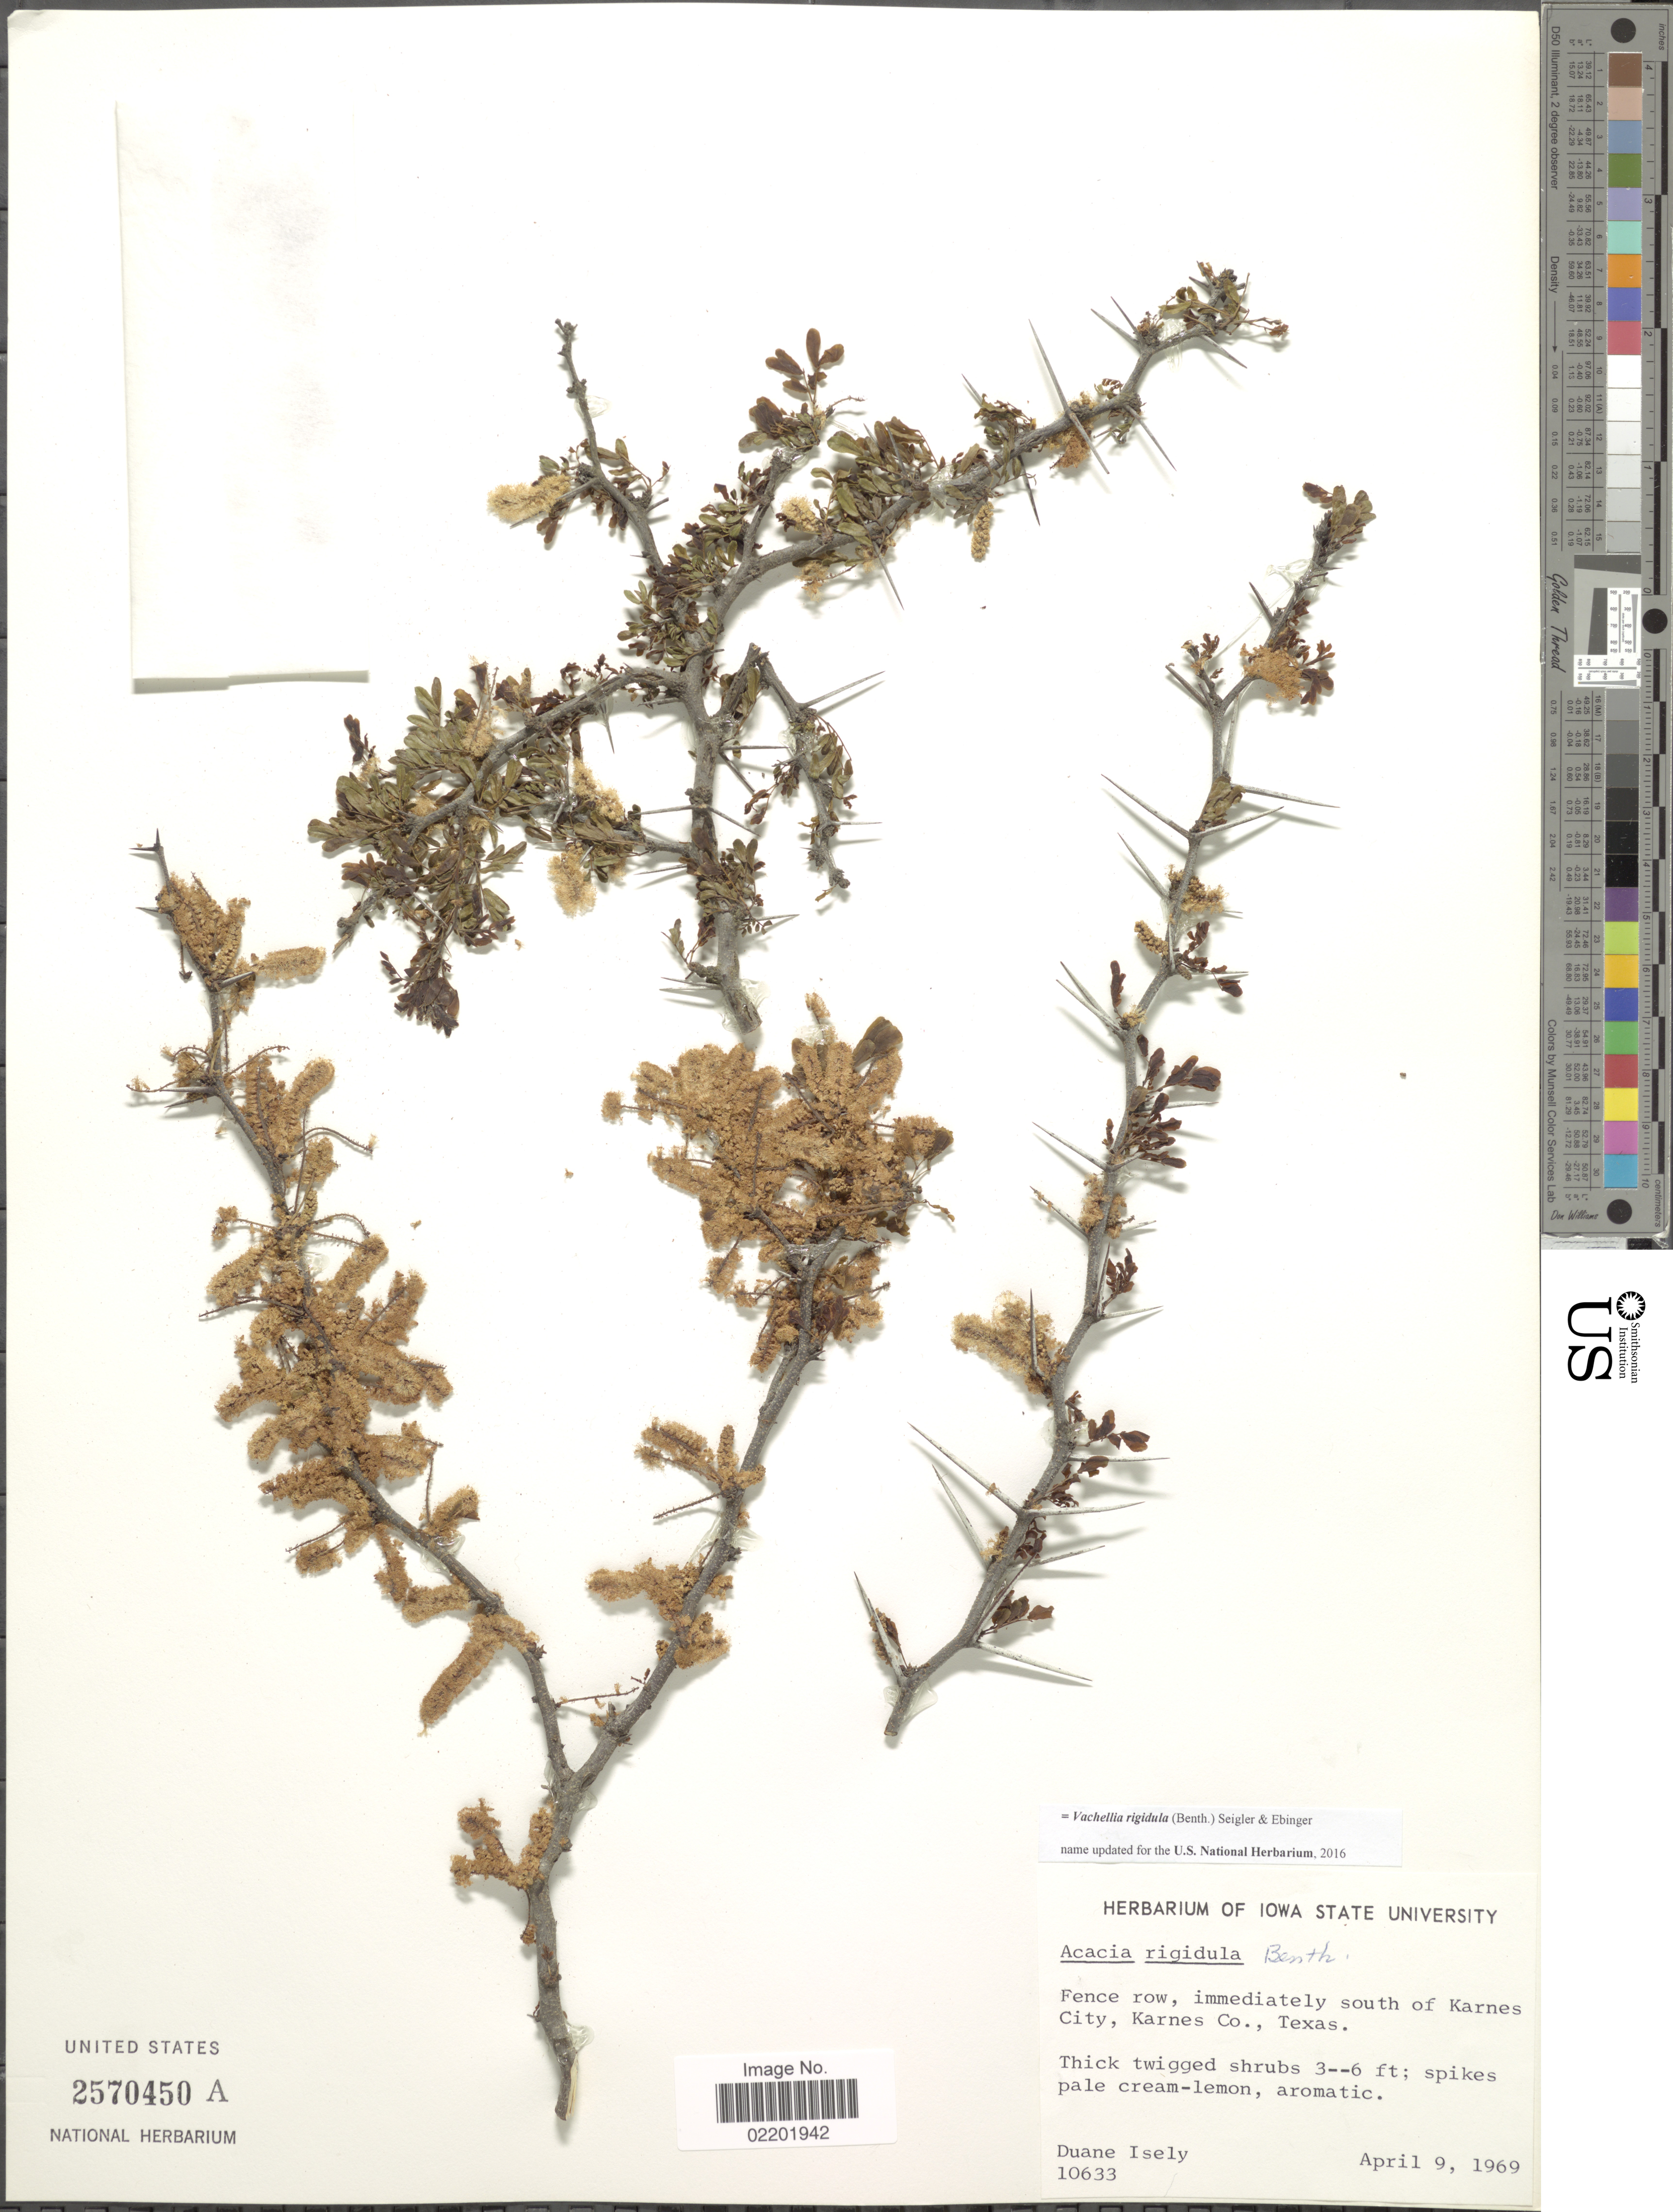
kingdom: Plantae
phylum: Tracheophyta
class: Magnoliopsida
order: Fabales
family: Fabaceae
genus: Vachellia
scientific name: Vachellia rigidula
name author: (Benth.) Seigler & Ebinger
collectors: D. Isely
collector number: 10633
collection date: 1969-04-09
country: United States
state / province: Texas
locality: Immediately south of Karnes City, Karnes Co.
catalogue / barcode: US 2570450A